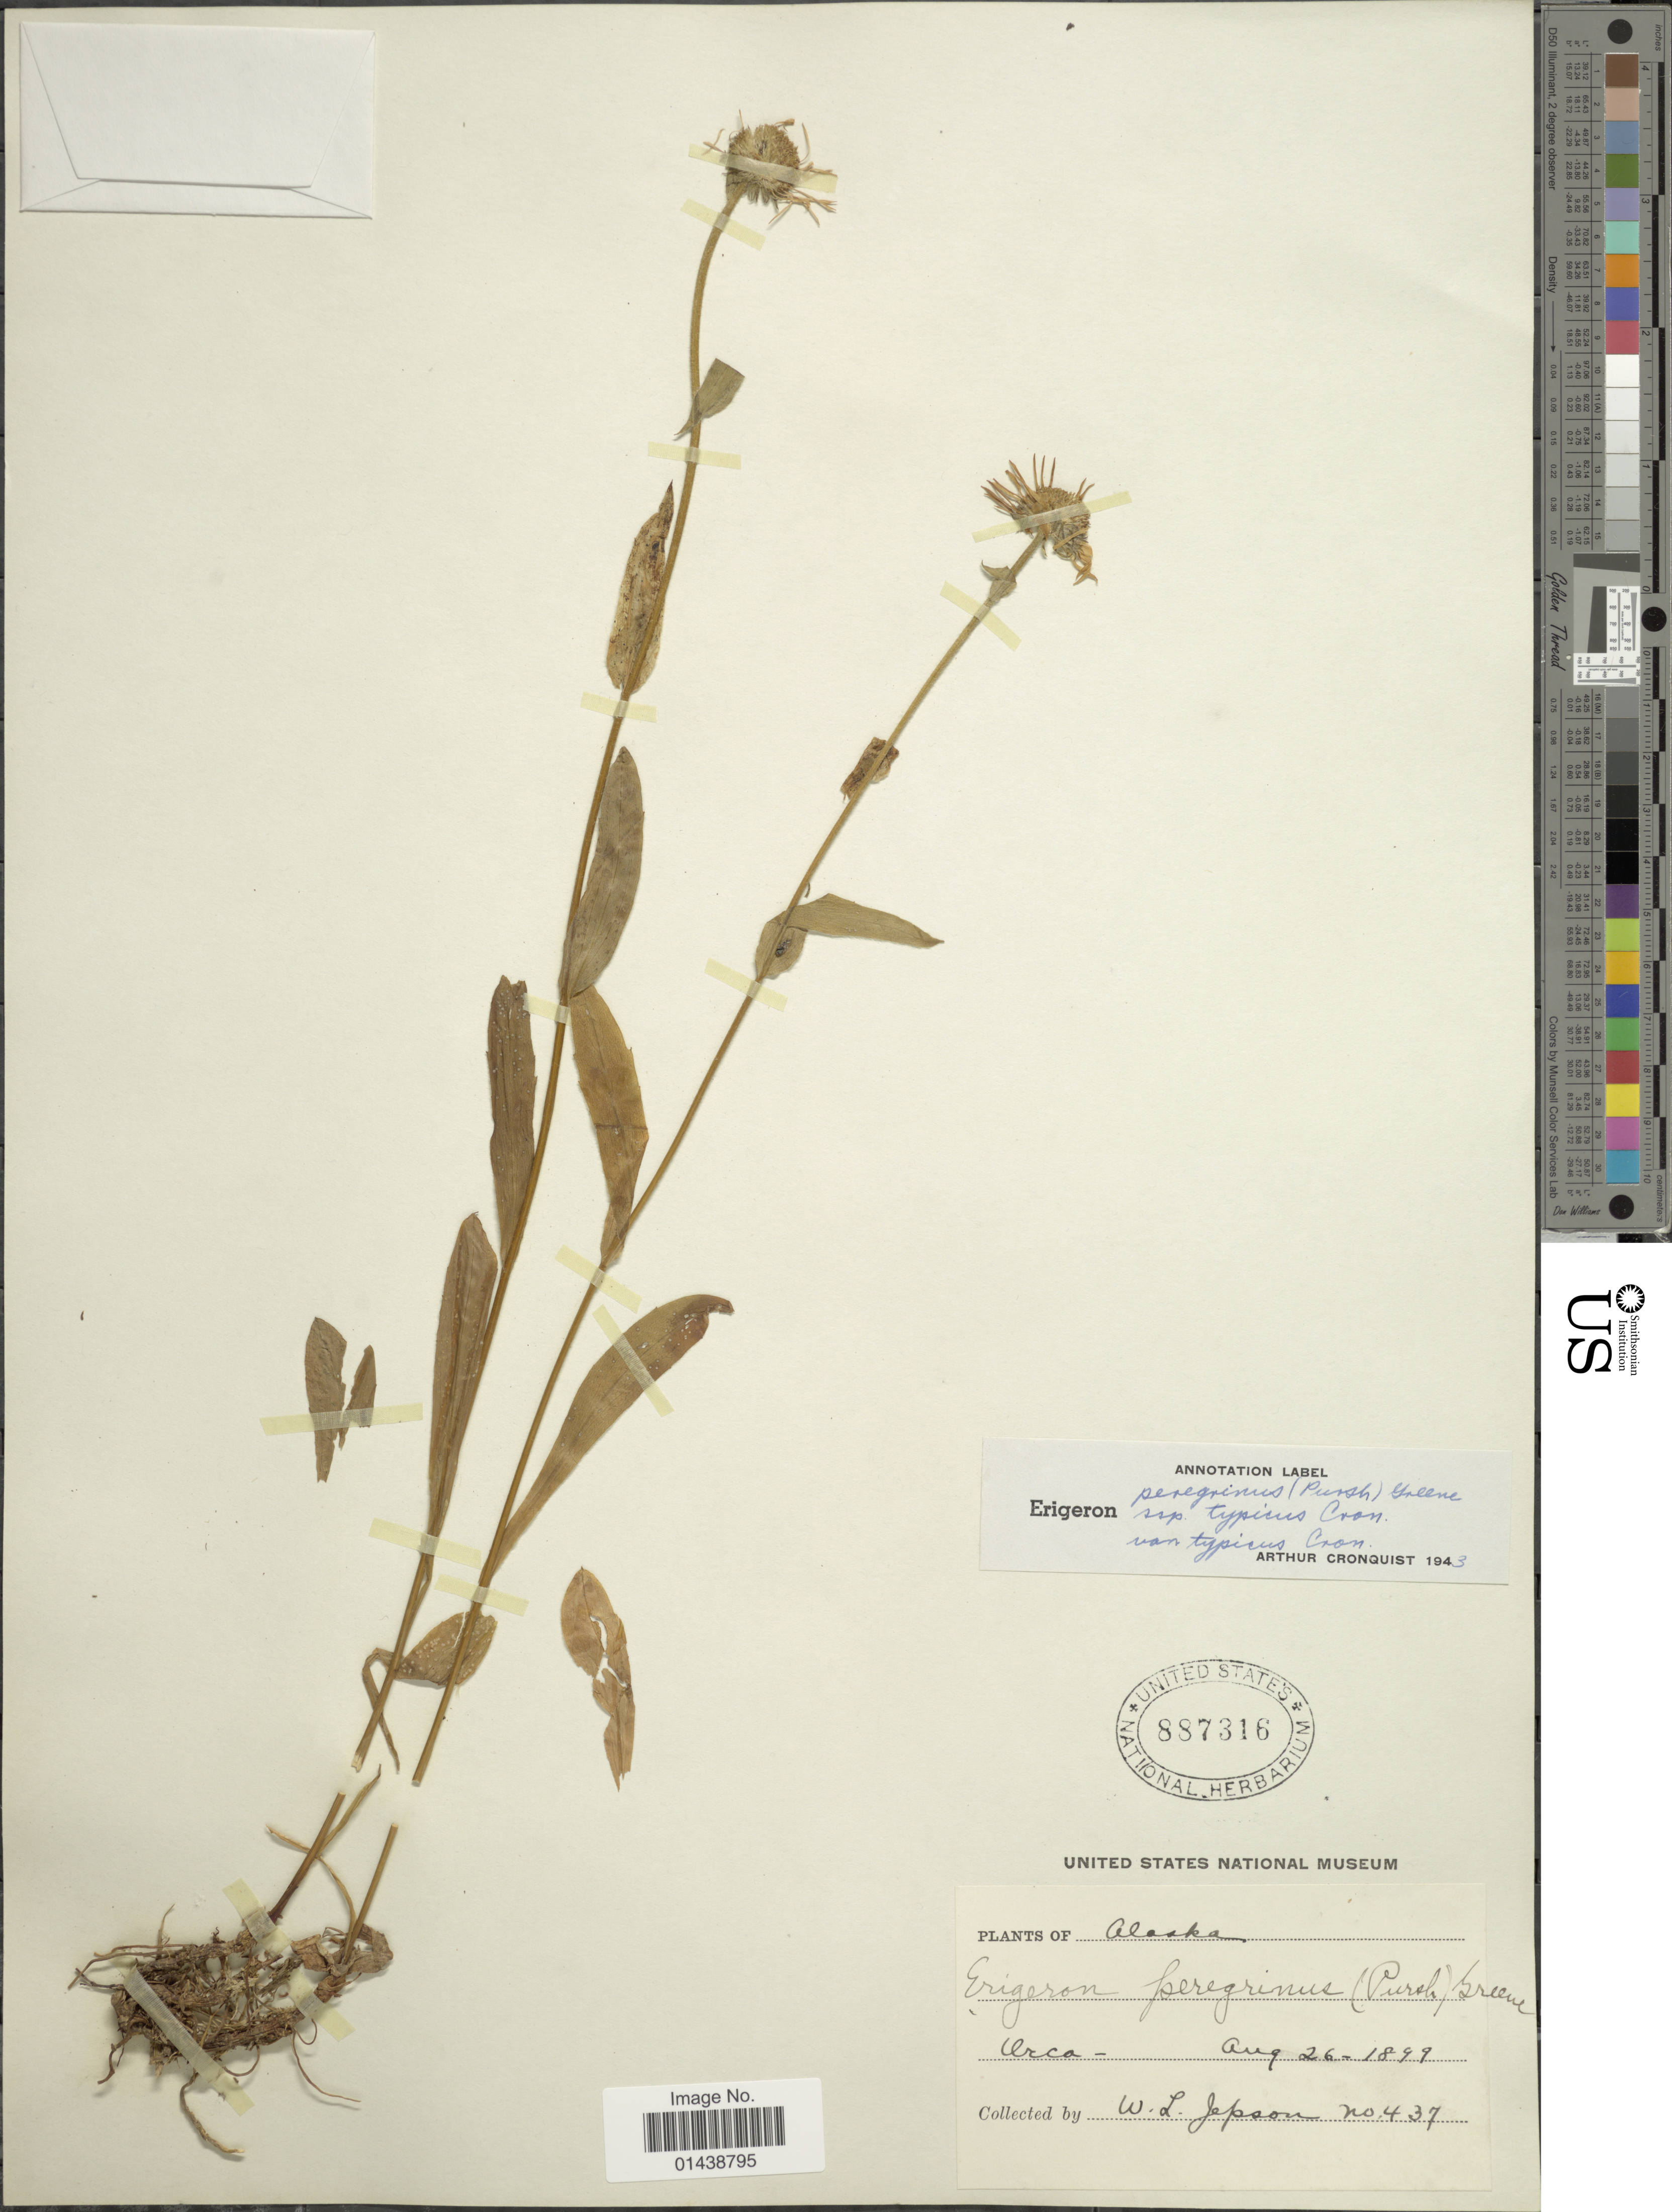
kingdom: Plantae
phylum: Tracheophyta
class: Magnoliopsida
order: Asterales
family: Asteraceae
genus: Erigeron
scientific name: Erigeron peregrinus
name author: (Banks ex Pursh) Greene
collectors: W. L. Jepson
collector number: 437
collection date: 1899-08-26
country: United States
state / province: Alaska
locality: Orca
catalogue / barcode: US 887316